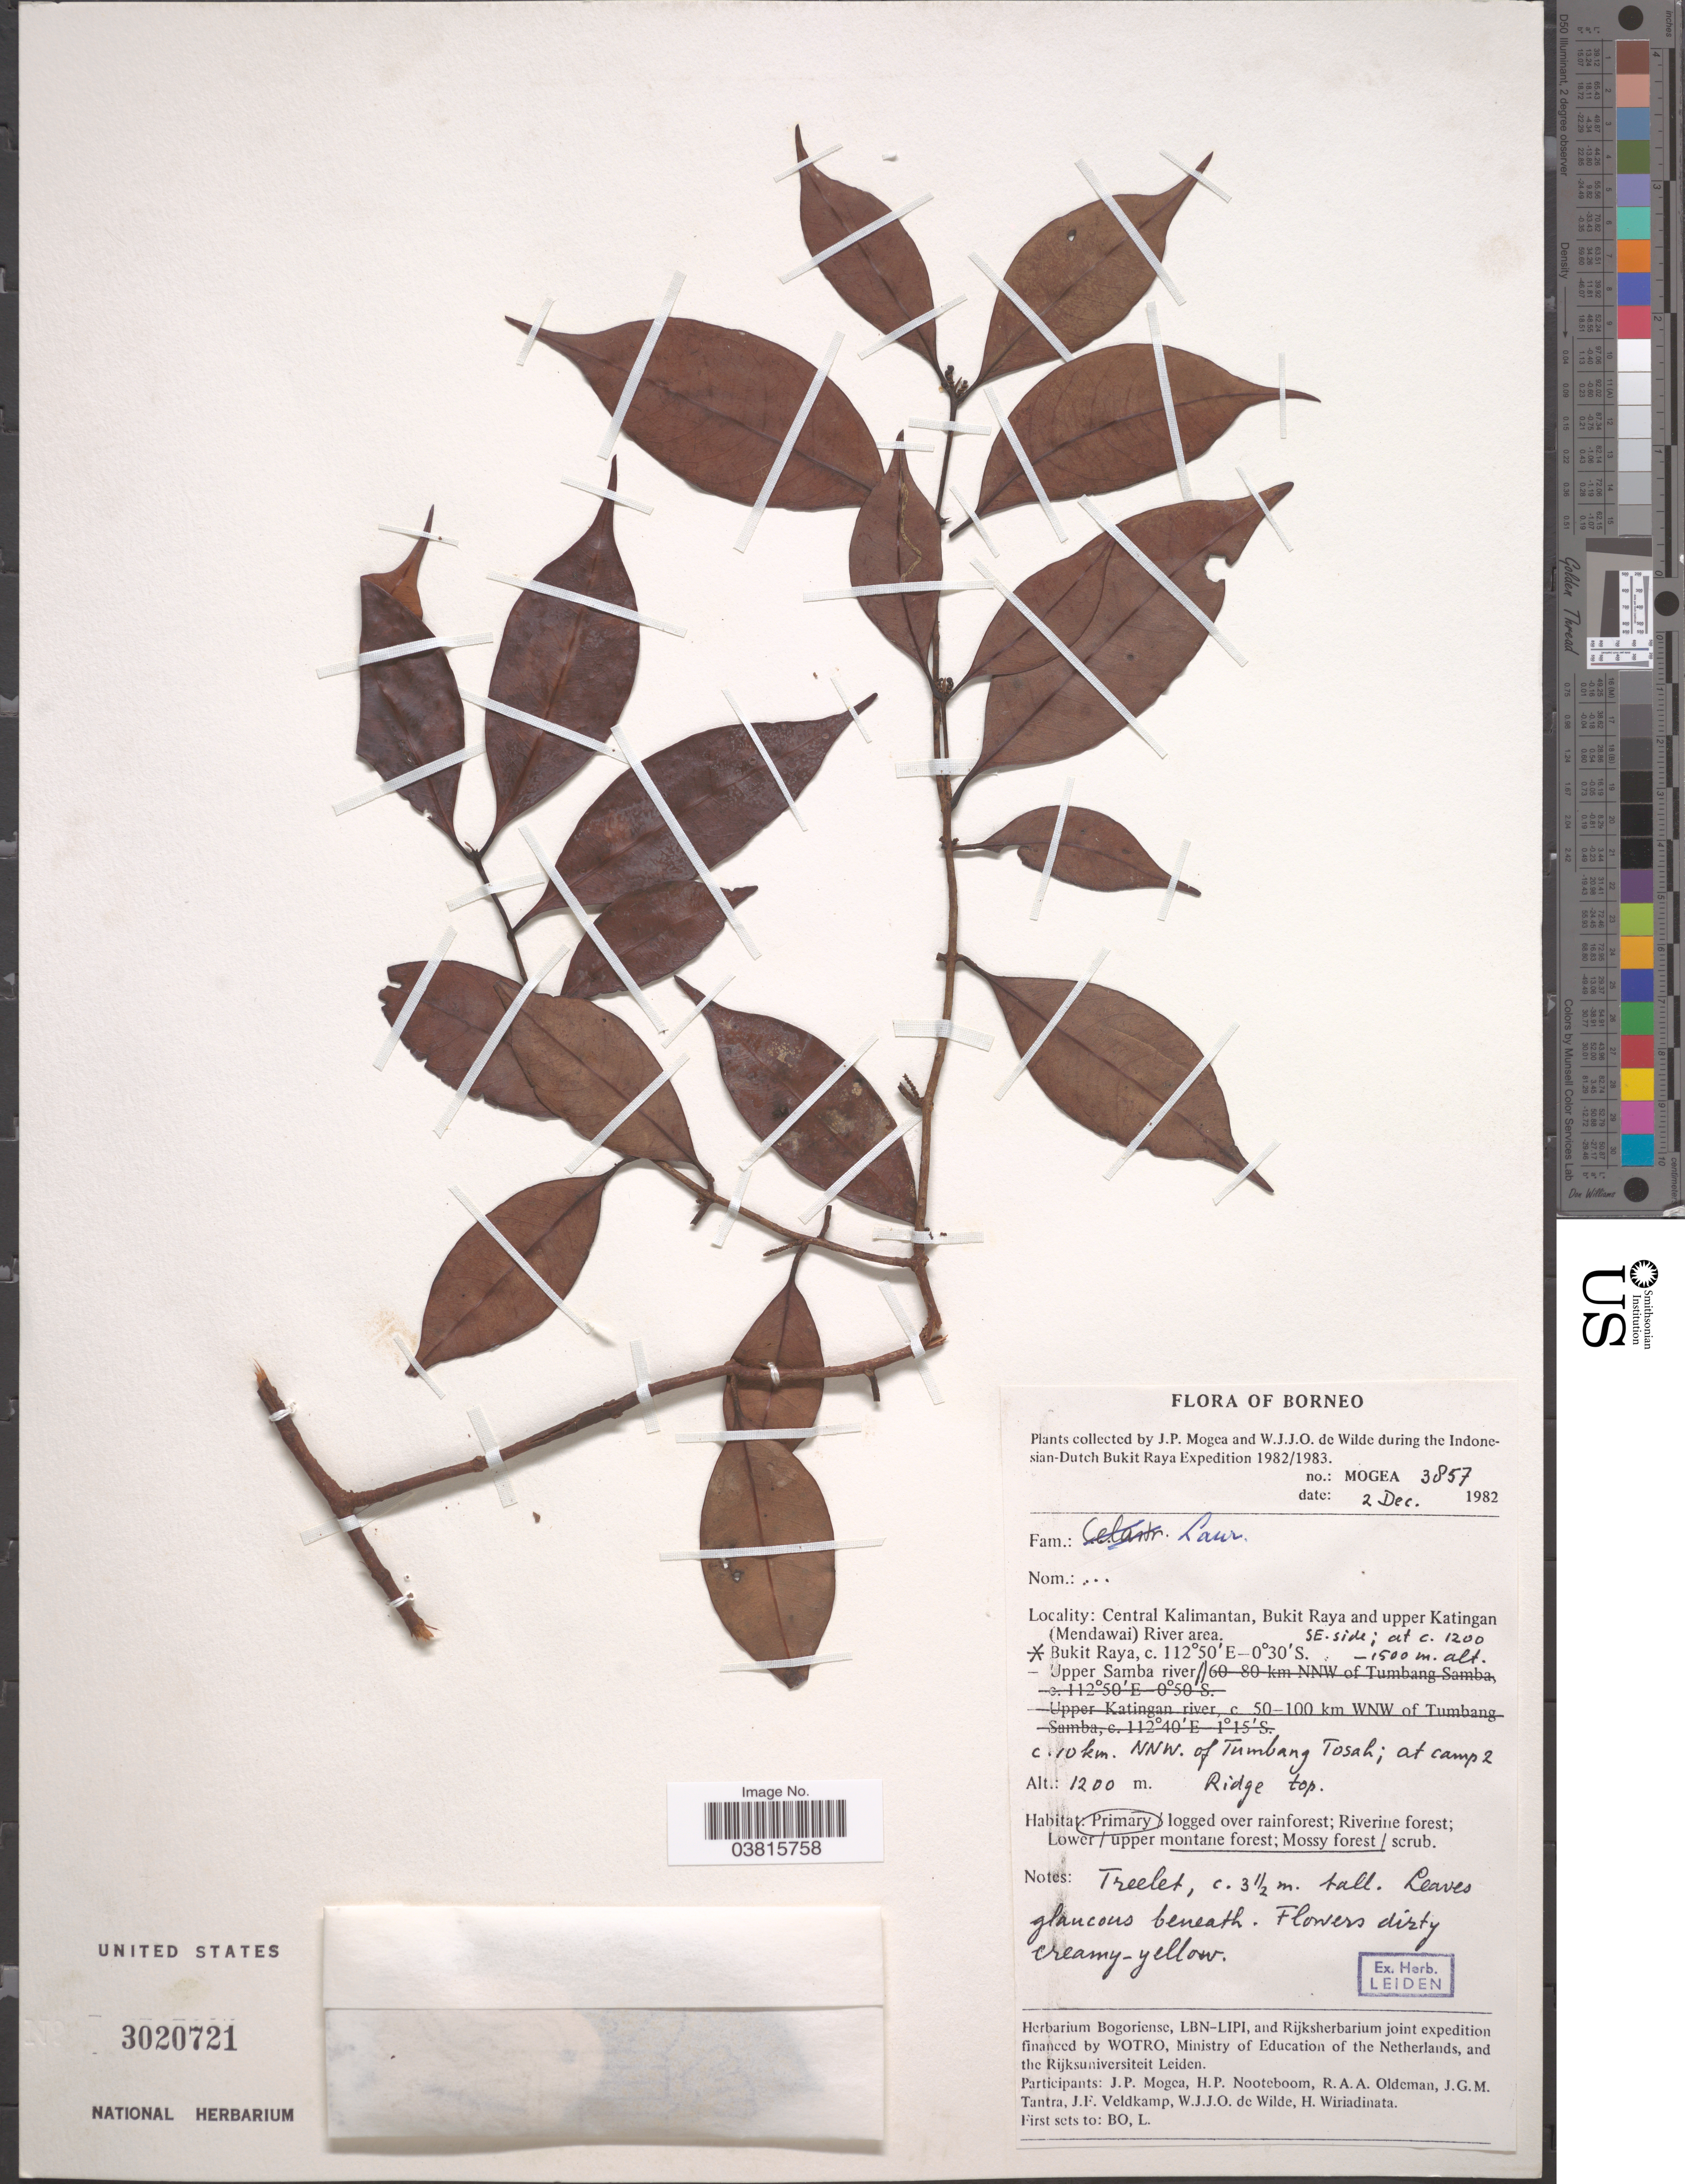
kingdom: Plantae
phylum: Tracheophyta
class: Magnoliopsida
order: Laurales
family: Lauraceae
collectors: J. Mogea & W. J. de Wilde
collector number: MOGEA3857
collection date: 1982-12-02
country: Indonesia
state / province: Kalimantan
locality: Borneo. Central Kalimantan, Bukit Raya and upper Katingan (Mendawai) River area. SE.side. Bukit Raya. Upper Samba river. c. 10 km. NNW of Tumbang Tosah; at camp 2.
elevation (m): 1200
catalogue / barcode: US 3020721